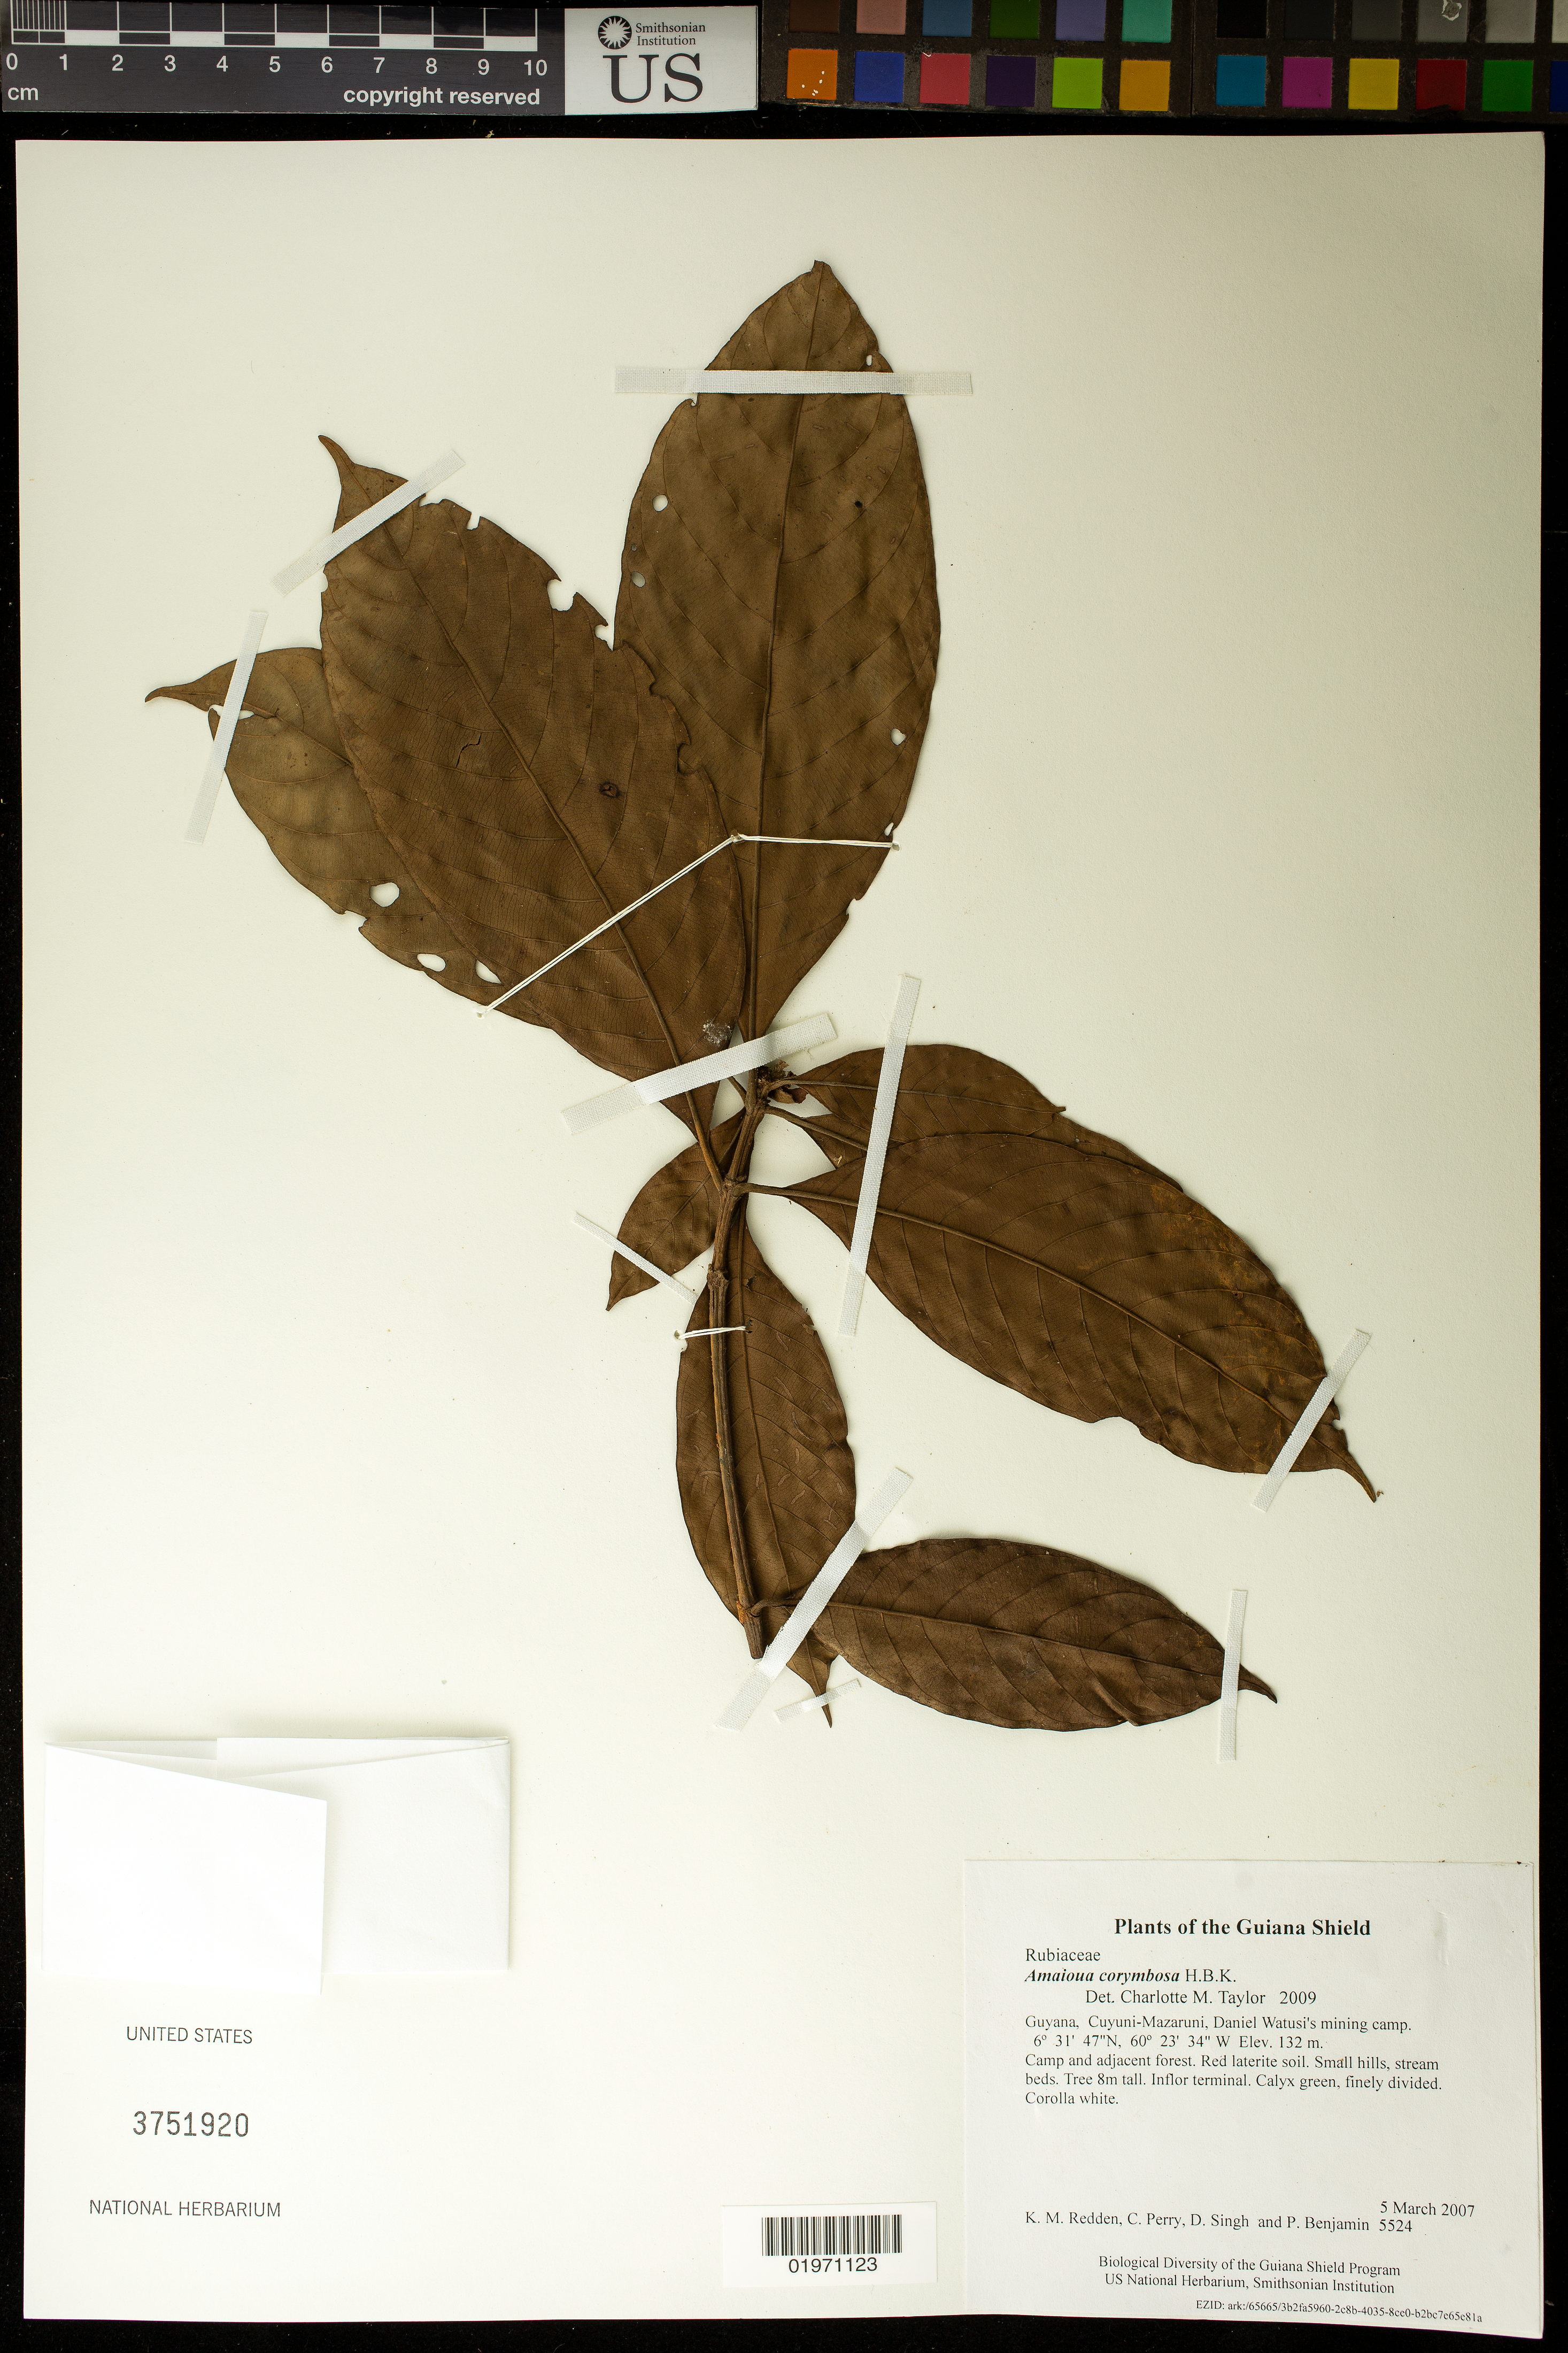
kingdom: Plantae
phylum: Tracheophyta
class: Magnoliopsida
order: Gentianales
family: Rubiaceae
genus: Amaioua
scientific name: Amaioua corymbosa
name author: Kunth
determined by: Taylor, Charlotte M.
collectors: K. M. Redden, C. Perry, D. Singh & P. Benjamin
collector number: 5524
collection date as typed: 5 March 2007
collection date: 2007-03-05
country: Guyana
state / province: Cuyuni-Mazaruni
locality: Daniel Watusi's mining camp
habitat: Camp and adjacent forest. Red laterite soil. Small hills, stream beds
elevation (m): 132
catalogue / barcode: US 3751920